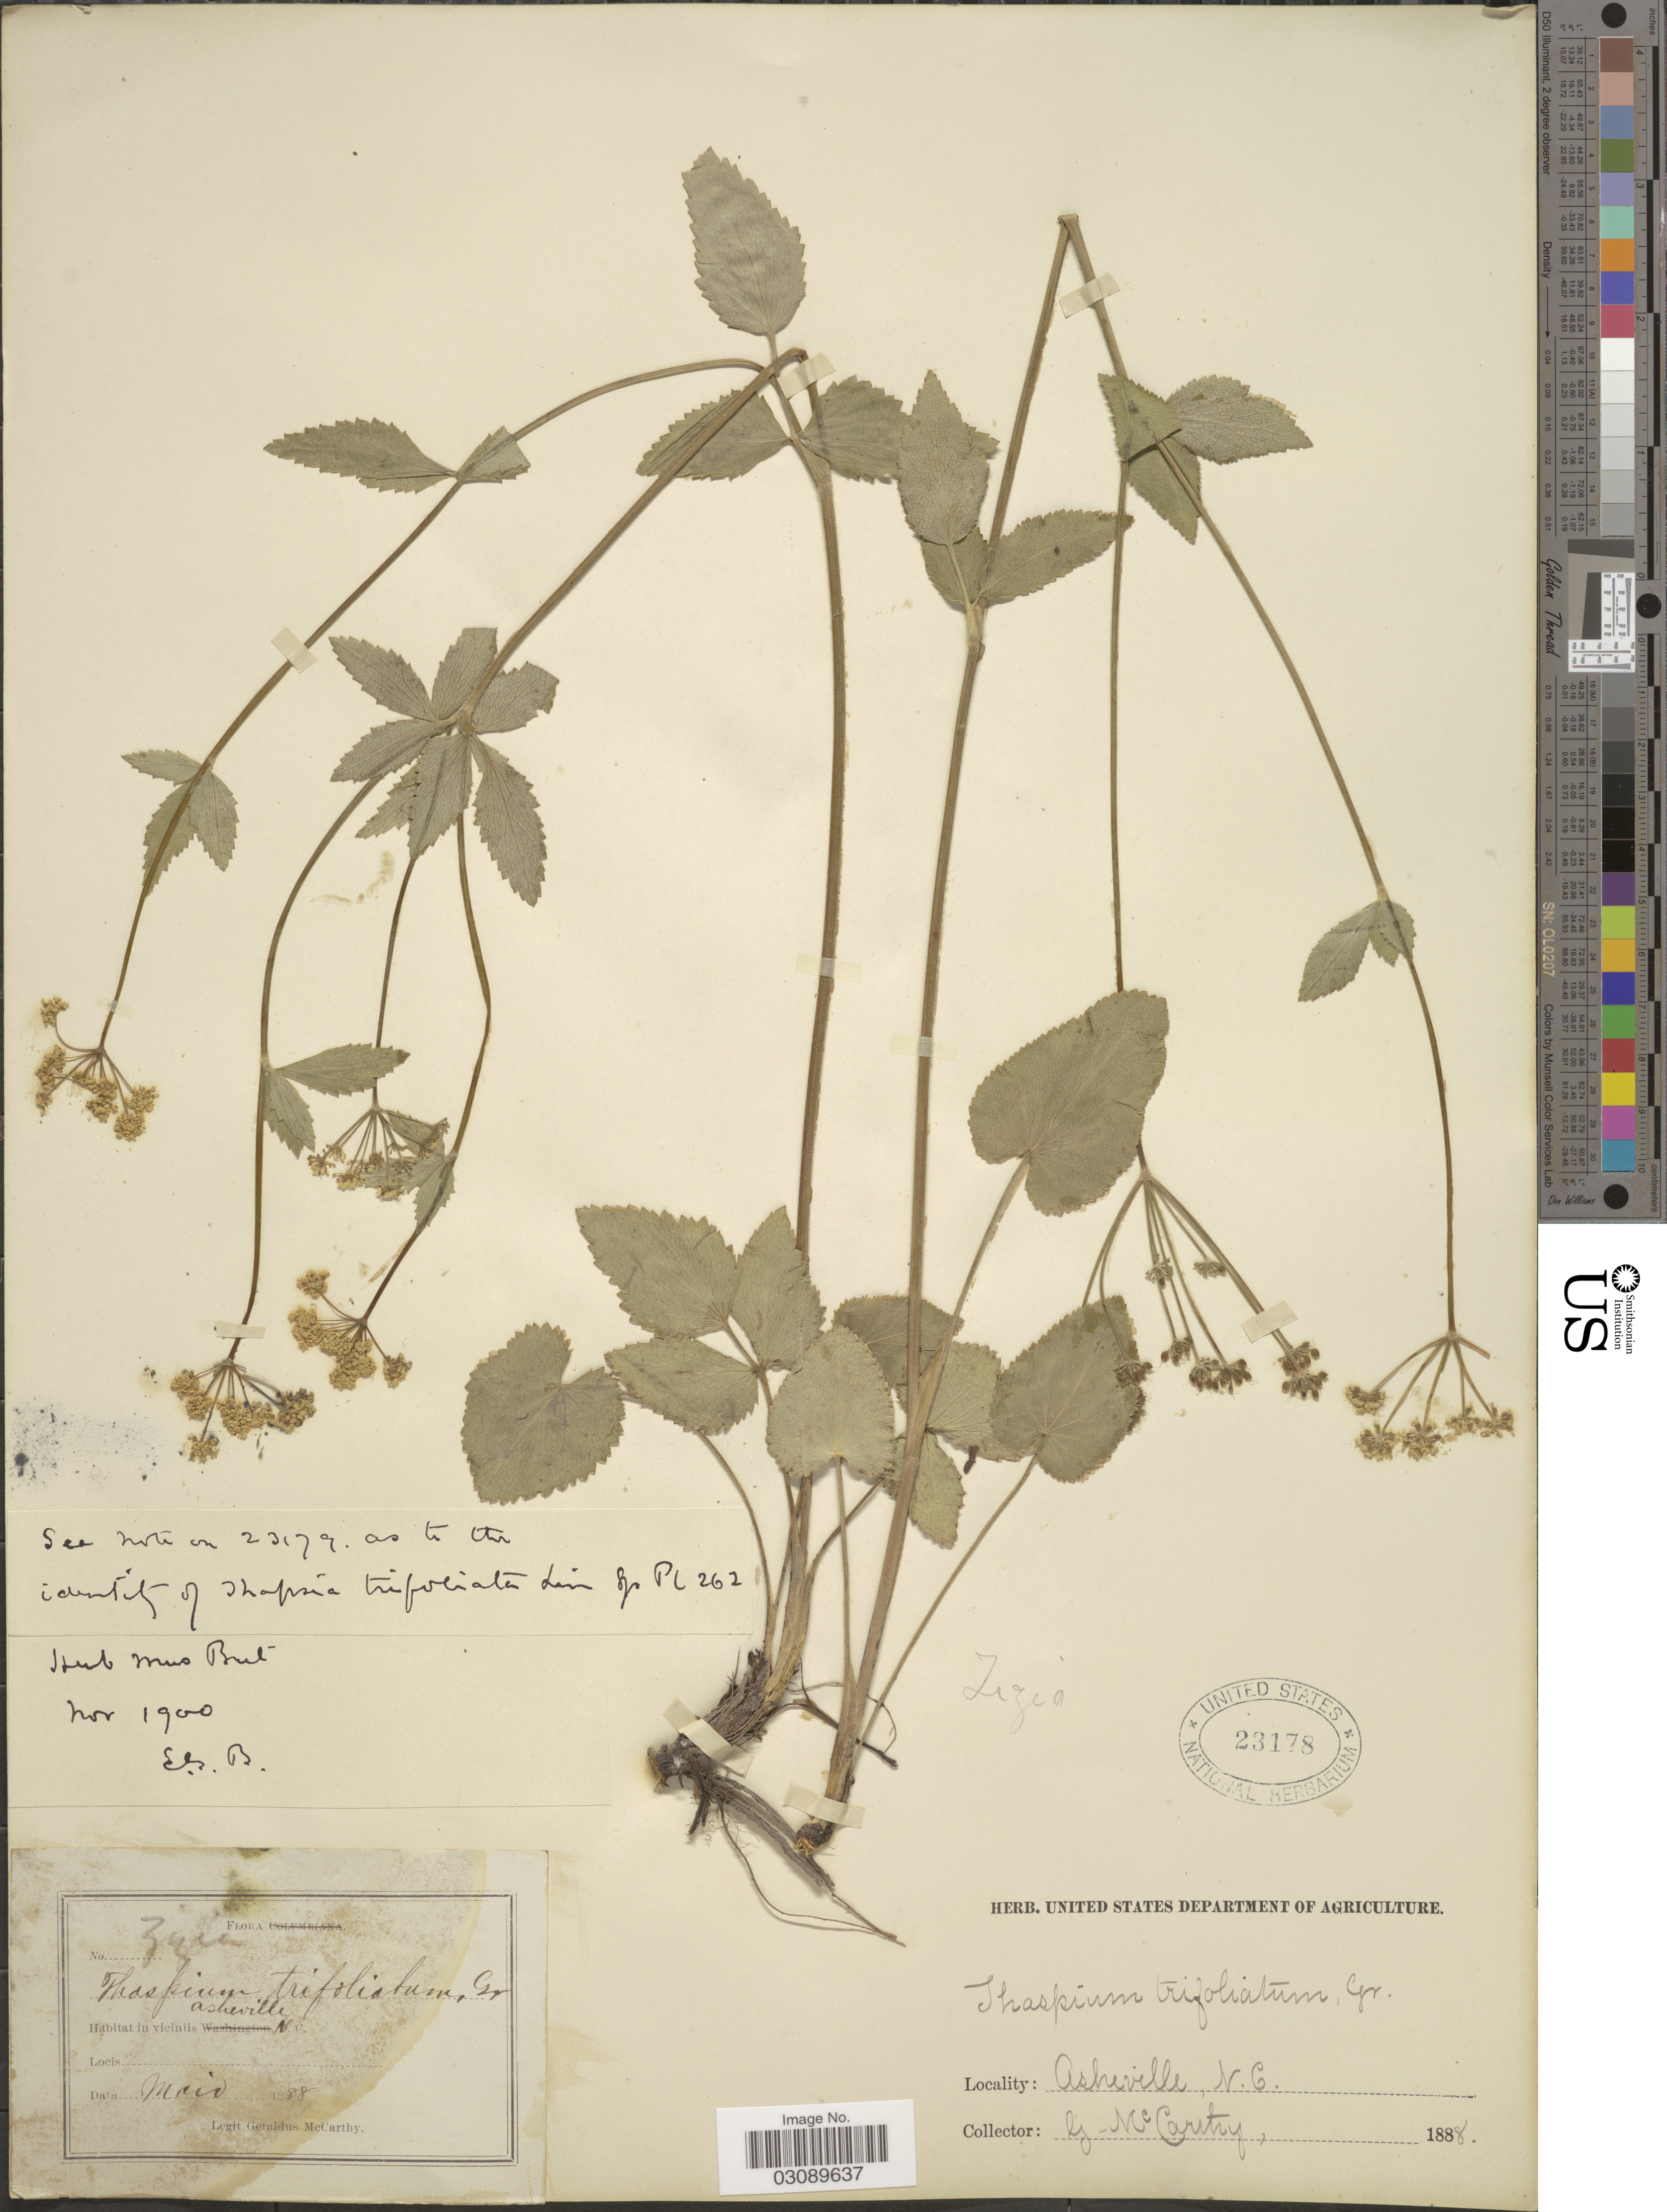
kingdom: Plantae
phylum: Tracheophyta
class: Magnoliopsida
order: Apiales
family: Apiaceae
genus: Thaspium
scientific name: Thaspium trifoliatum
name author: (L.) A. Gray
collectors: M. McCarthy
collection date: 1888-05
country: United States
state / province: North Carolina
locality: Vicinis Asheville.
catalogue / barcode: US 23178